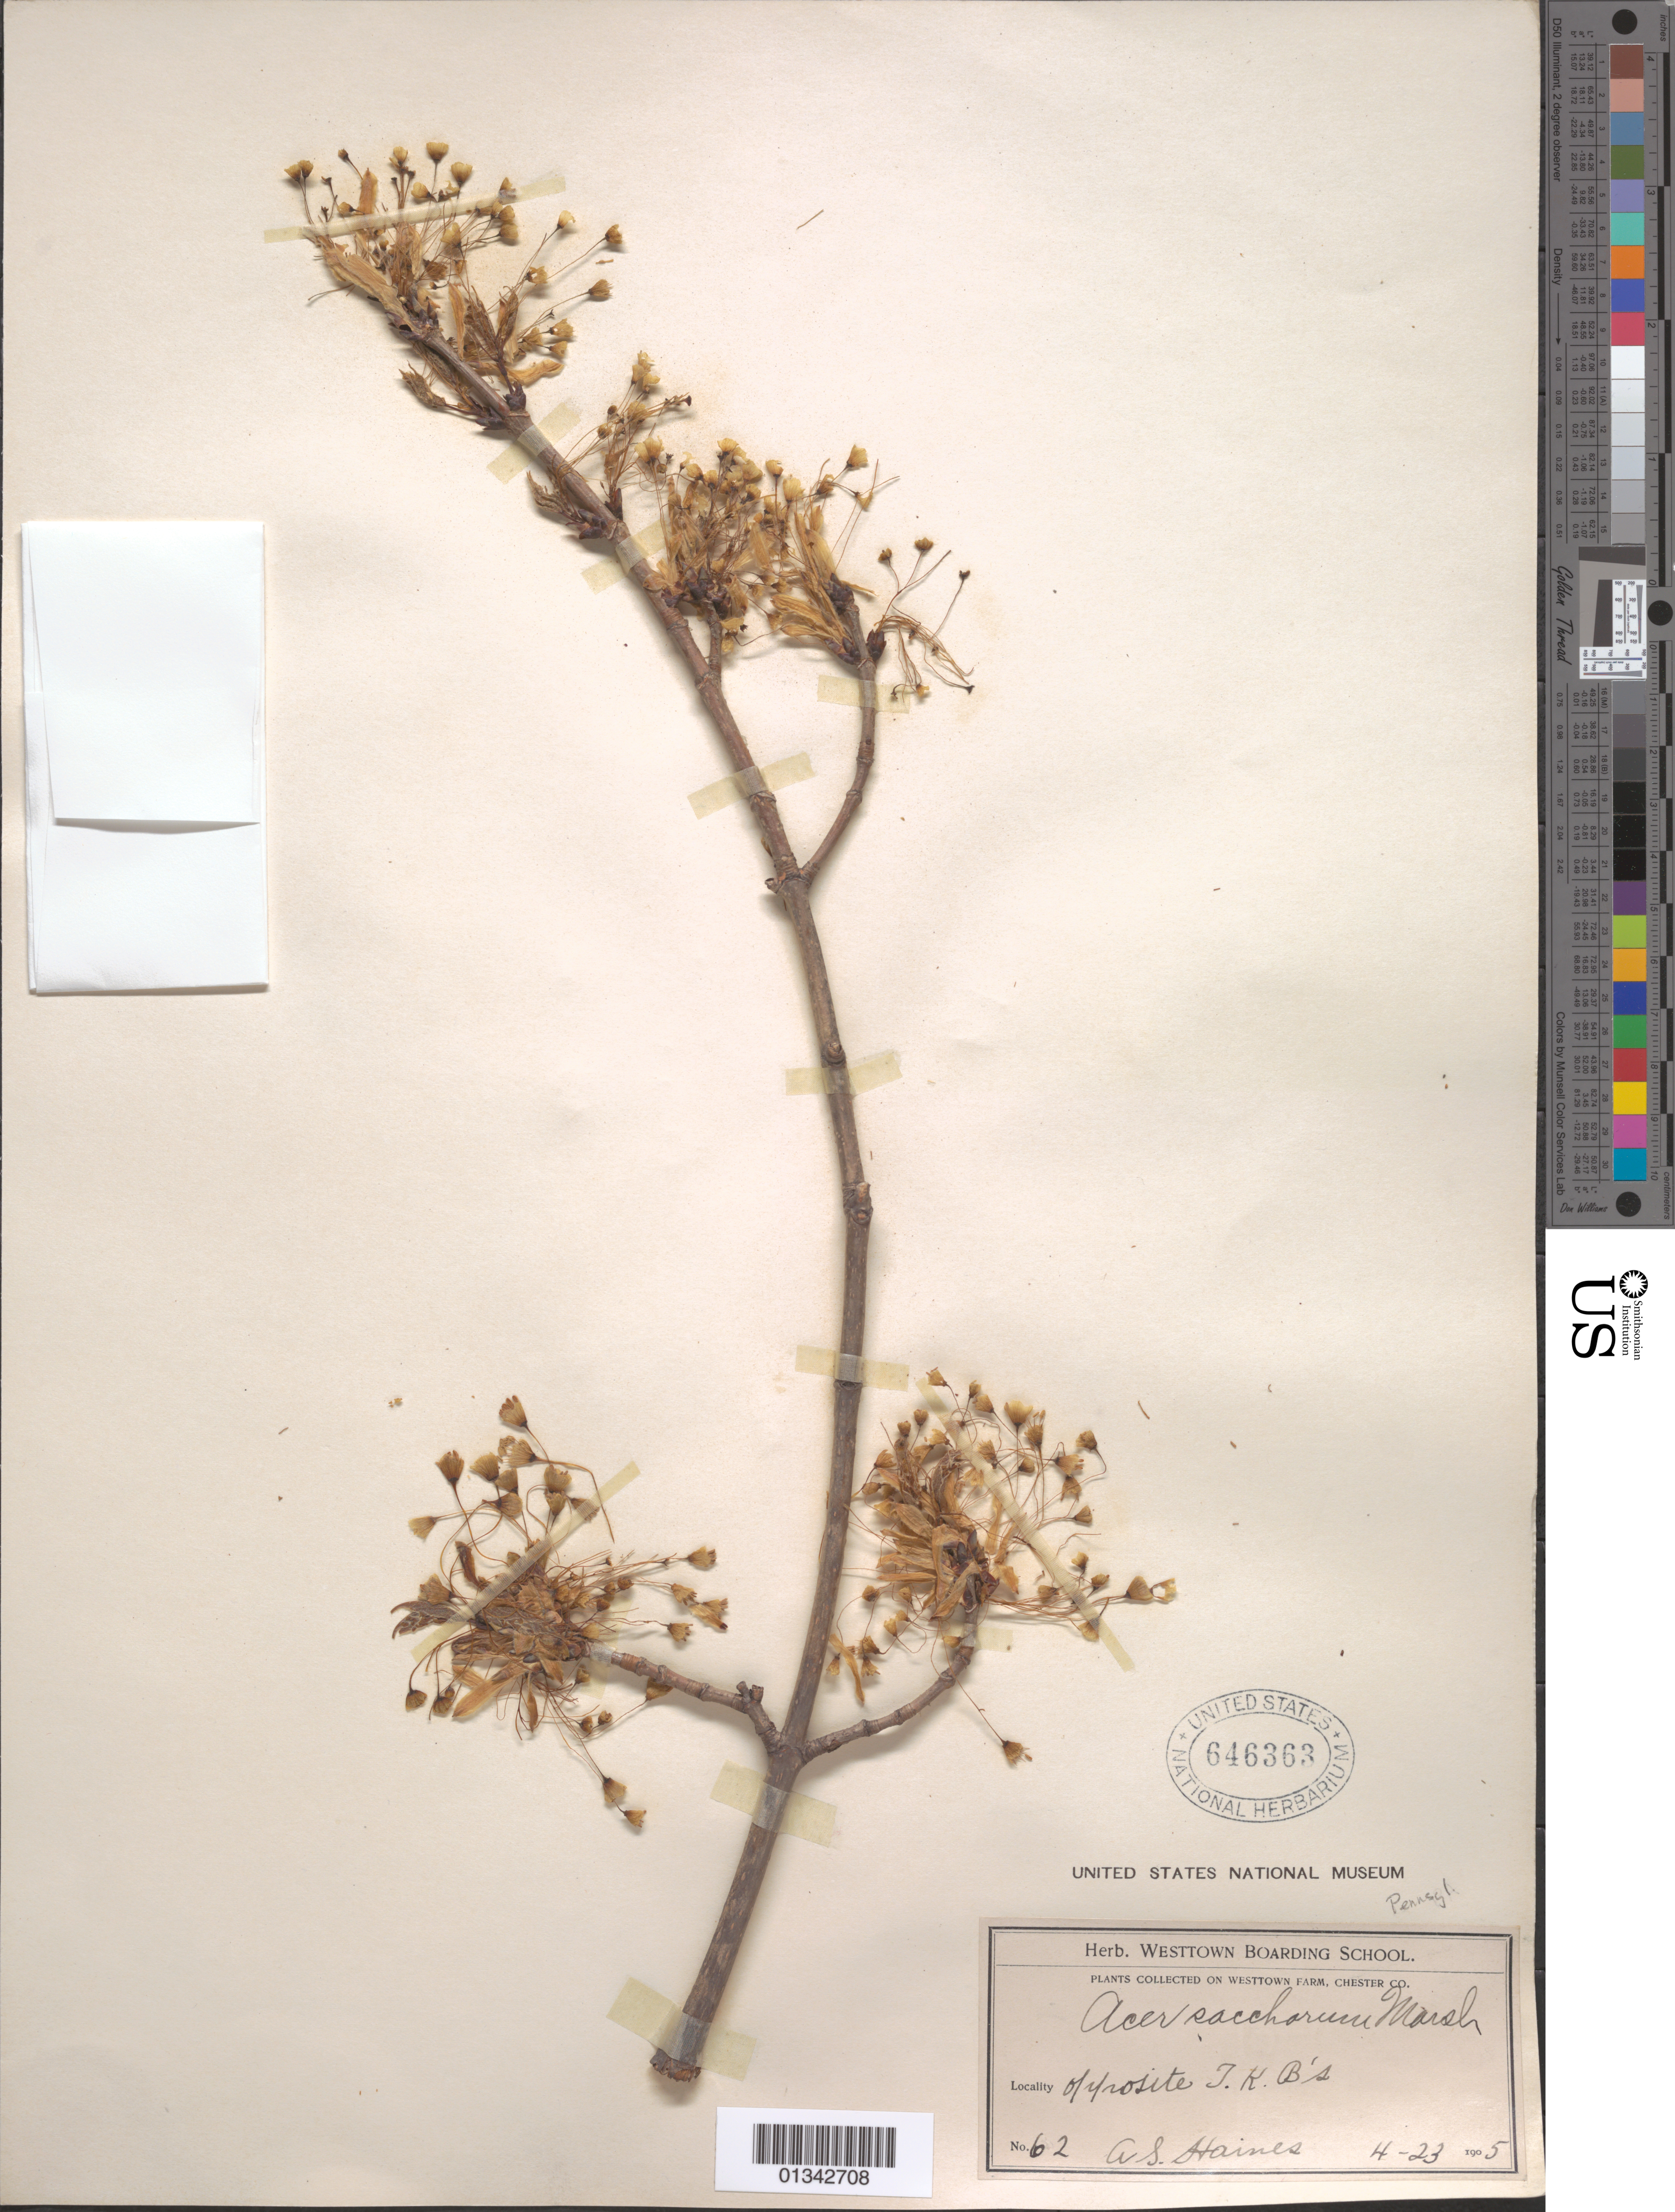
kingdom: Plantae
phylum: Tracheophyta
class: Magnoliopsida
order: Sapindales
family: Sapindaceae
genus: Acer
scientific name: Acer saccharum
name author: Marshall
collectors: A. Haines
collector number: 62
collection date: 1905-04-23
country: United States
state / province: Pennsylvania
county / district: Chester County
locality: Westtown Farm, opposite T.K.B.'s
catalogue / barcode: US 646363